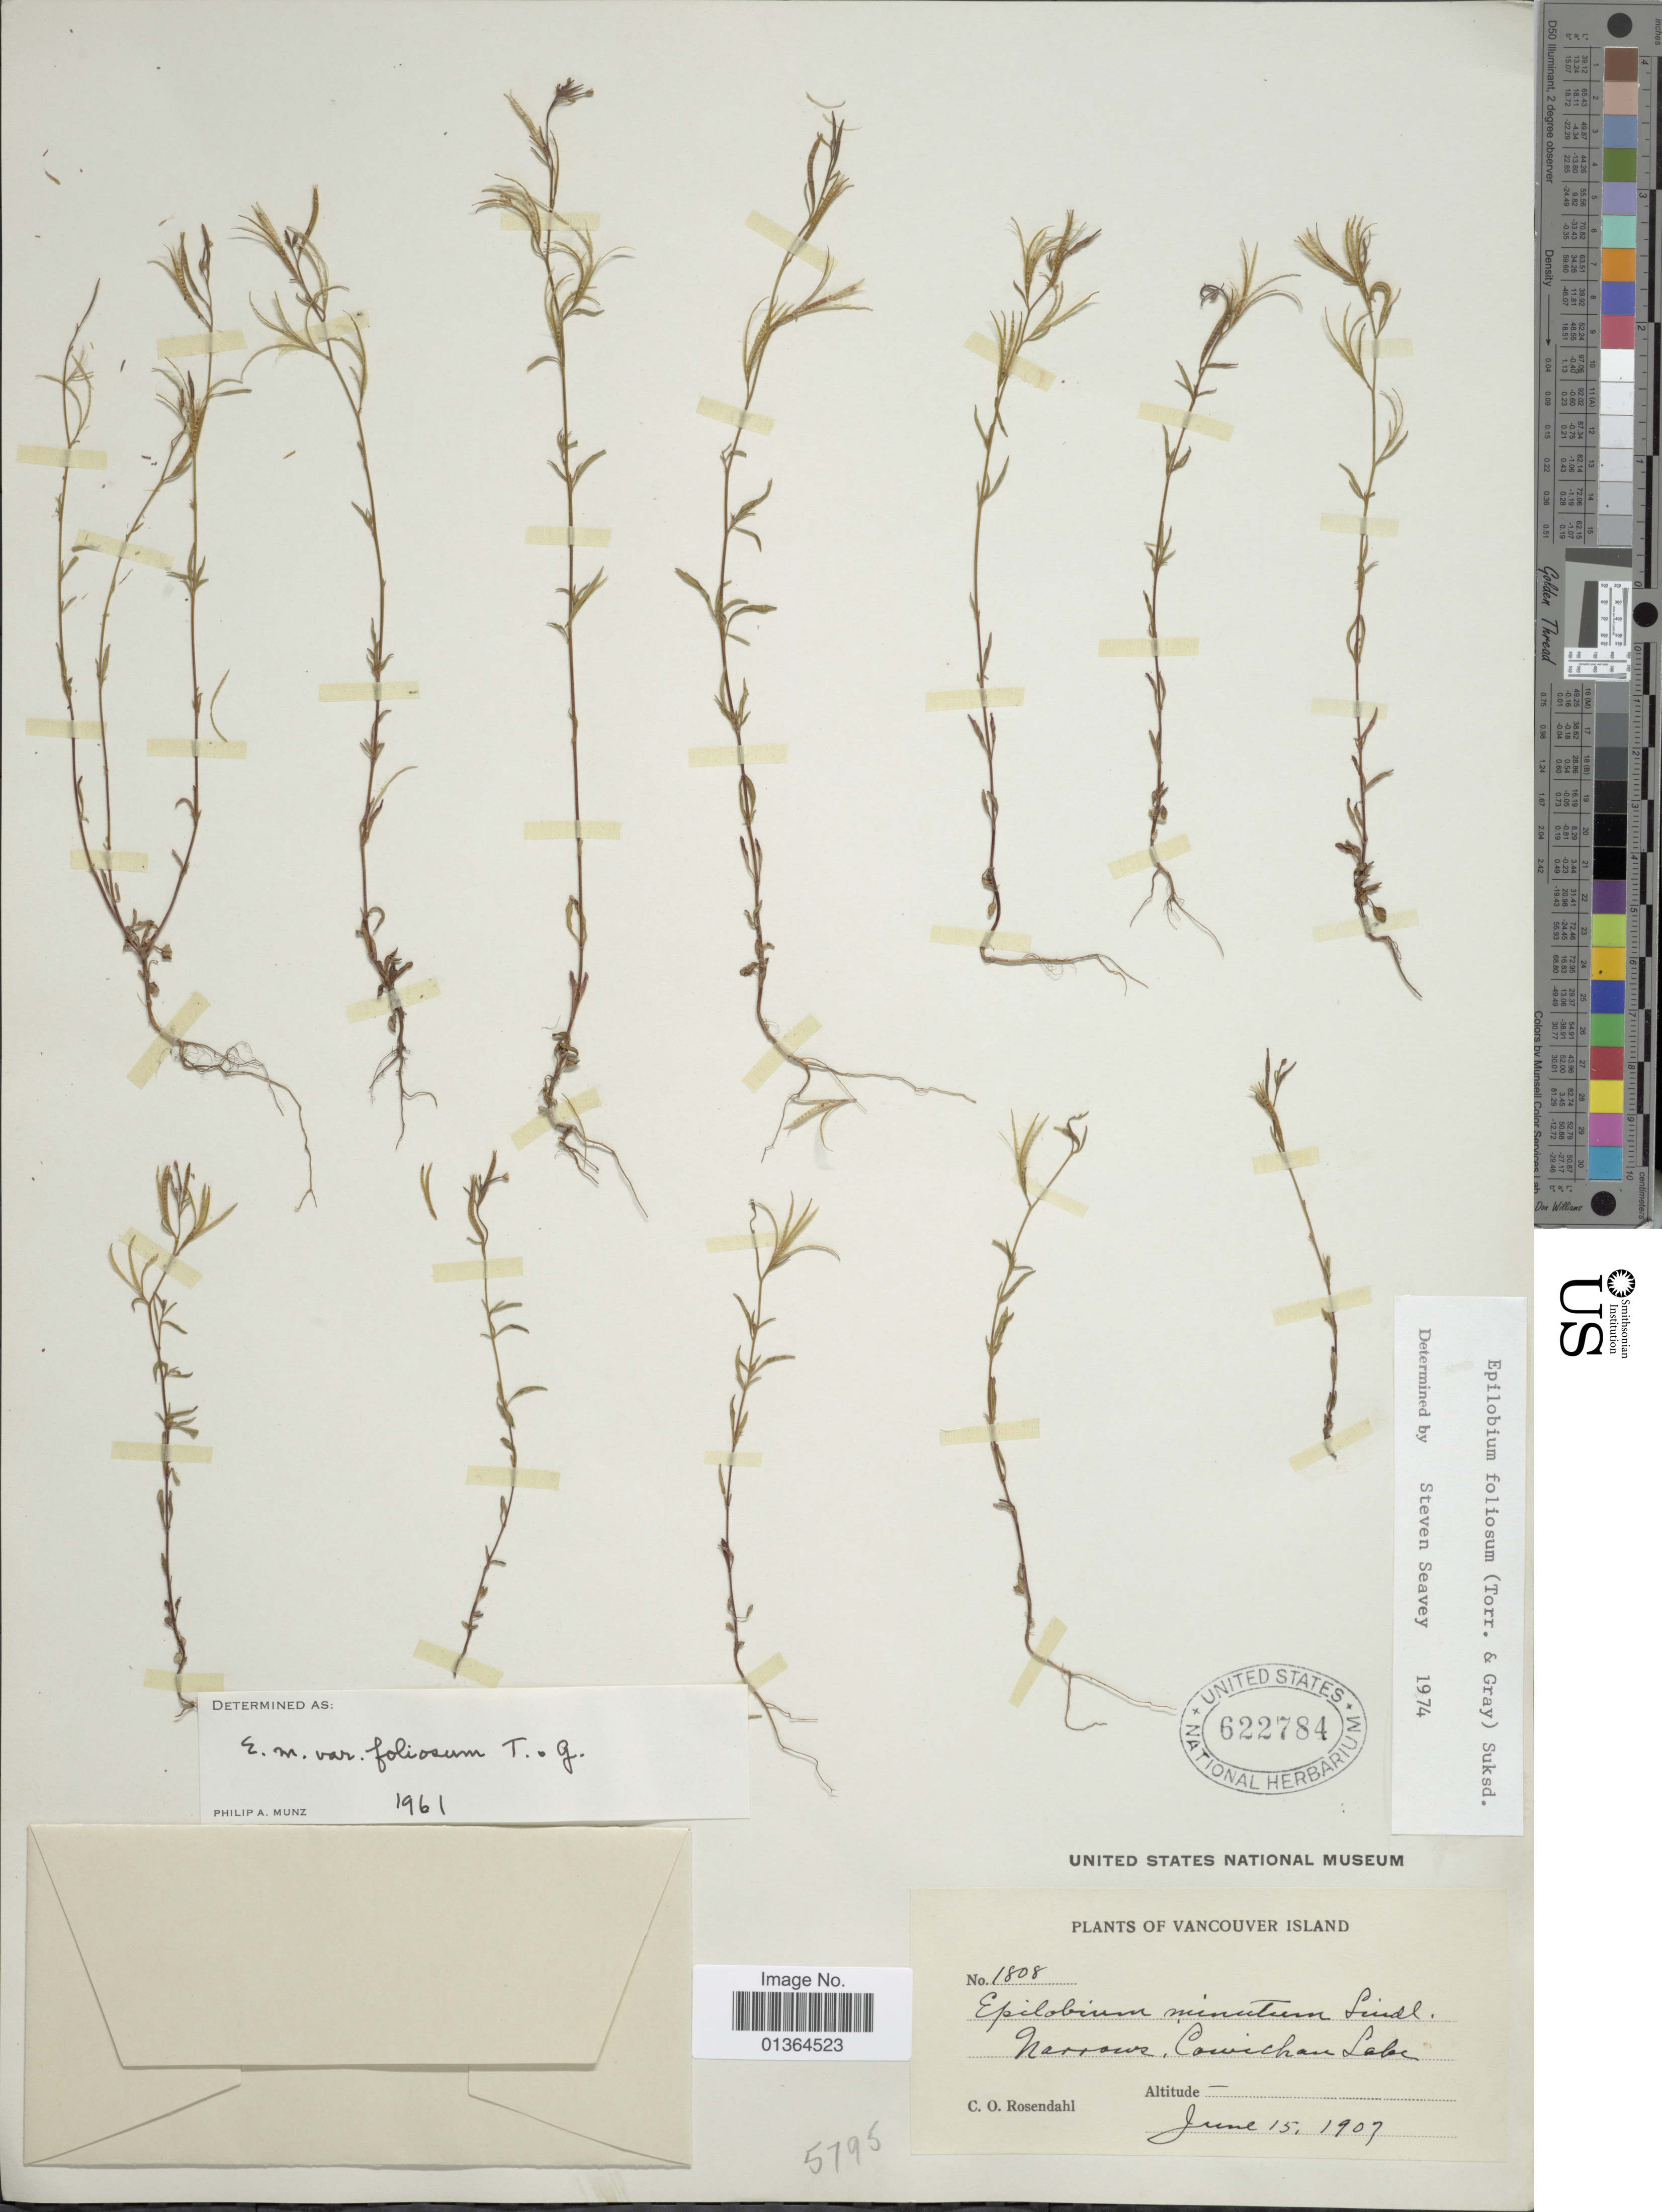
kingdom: Plantae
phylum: Tracheophyta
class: Magnoliopsida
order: Myrtales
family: Onagraceae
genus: Epilobium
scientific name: Epilobium foliosum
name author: (Nutt. ex Torr. & A. Gray) Suksd.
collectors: C. O. Rosendahl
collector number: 1808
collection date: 1907-06-15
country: Canada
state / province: British Columbia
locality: Vancouver Island, Narows, Cowichan Lake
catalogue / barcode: US 622784